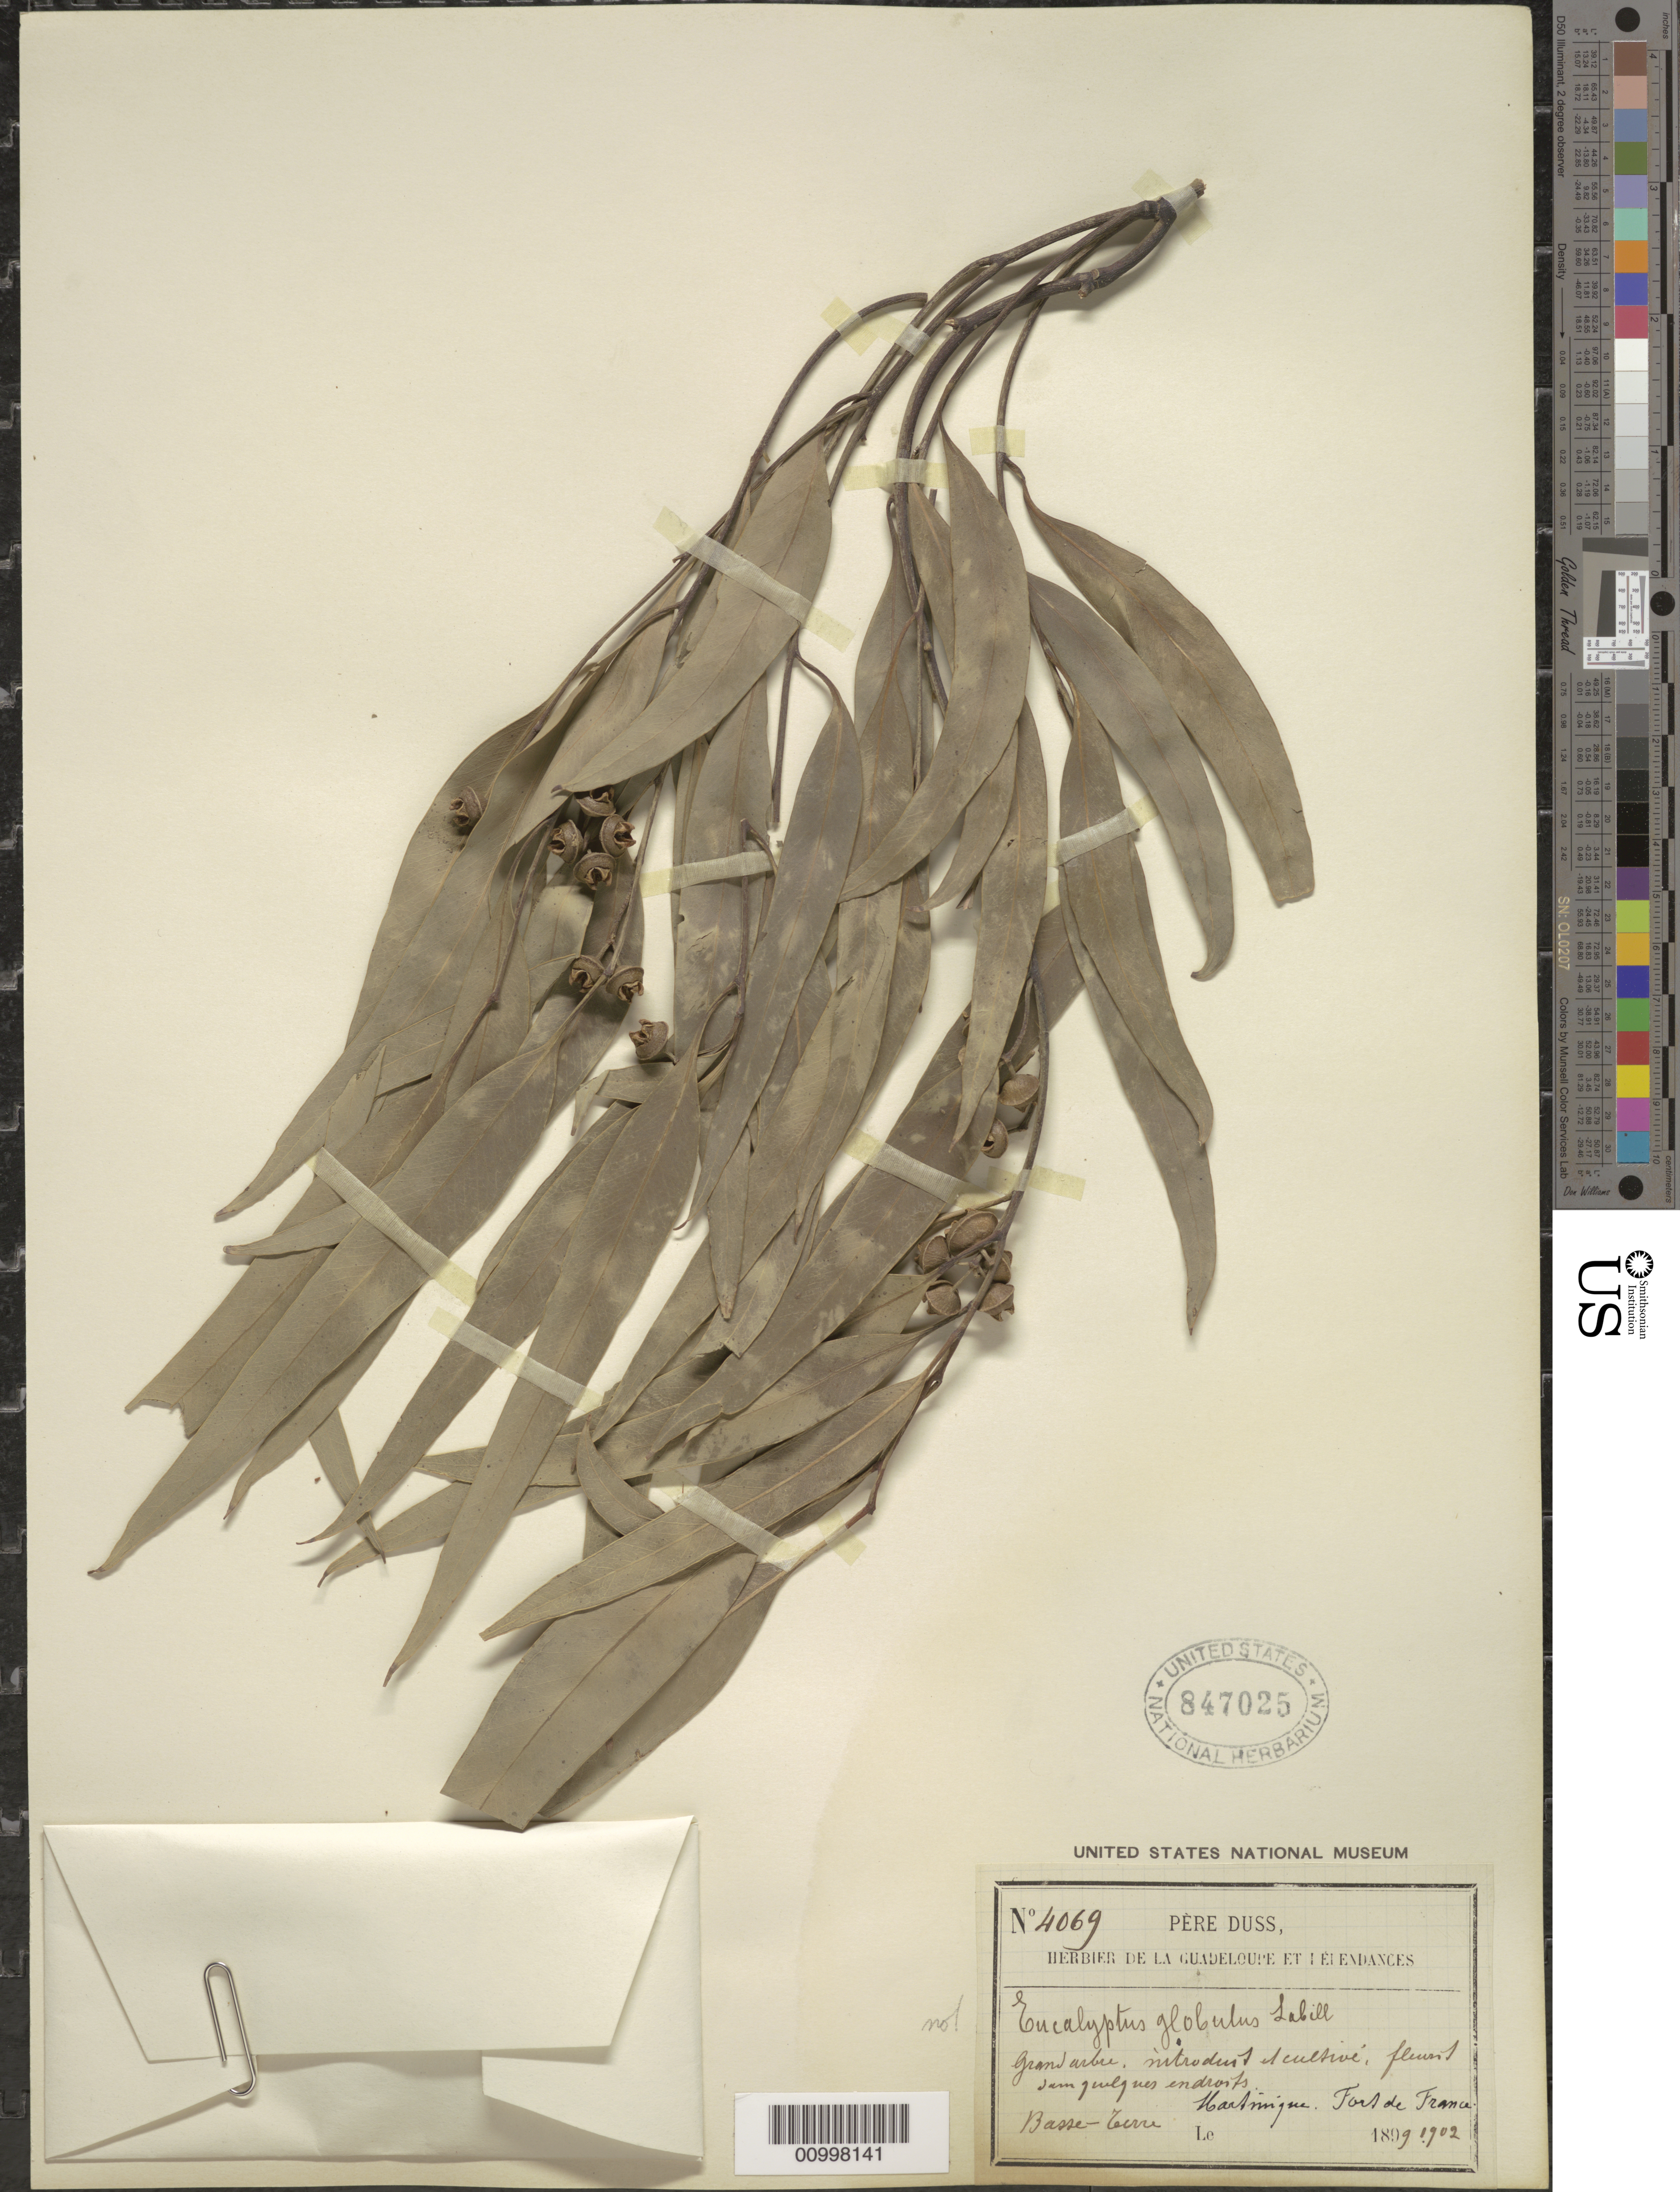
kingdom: Plantae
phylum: Tracheophyta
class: Magnoliopsida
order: Myrtales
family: Myrtaceae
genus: Eucalyptus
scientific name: Eucalyptus globulus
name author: Labill.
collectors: Père Duss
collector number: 4069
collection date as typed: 1899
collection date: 1899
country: Guadeloupe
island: Basse Terre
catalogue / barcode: US 847025